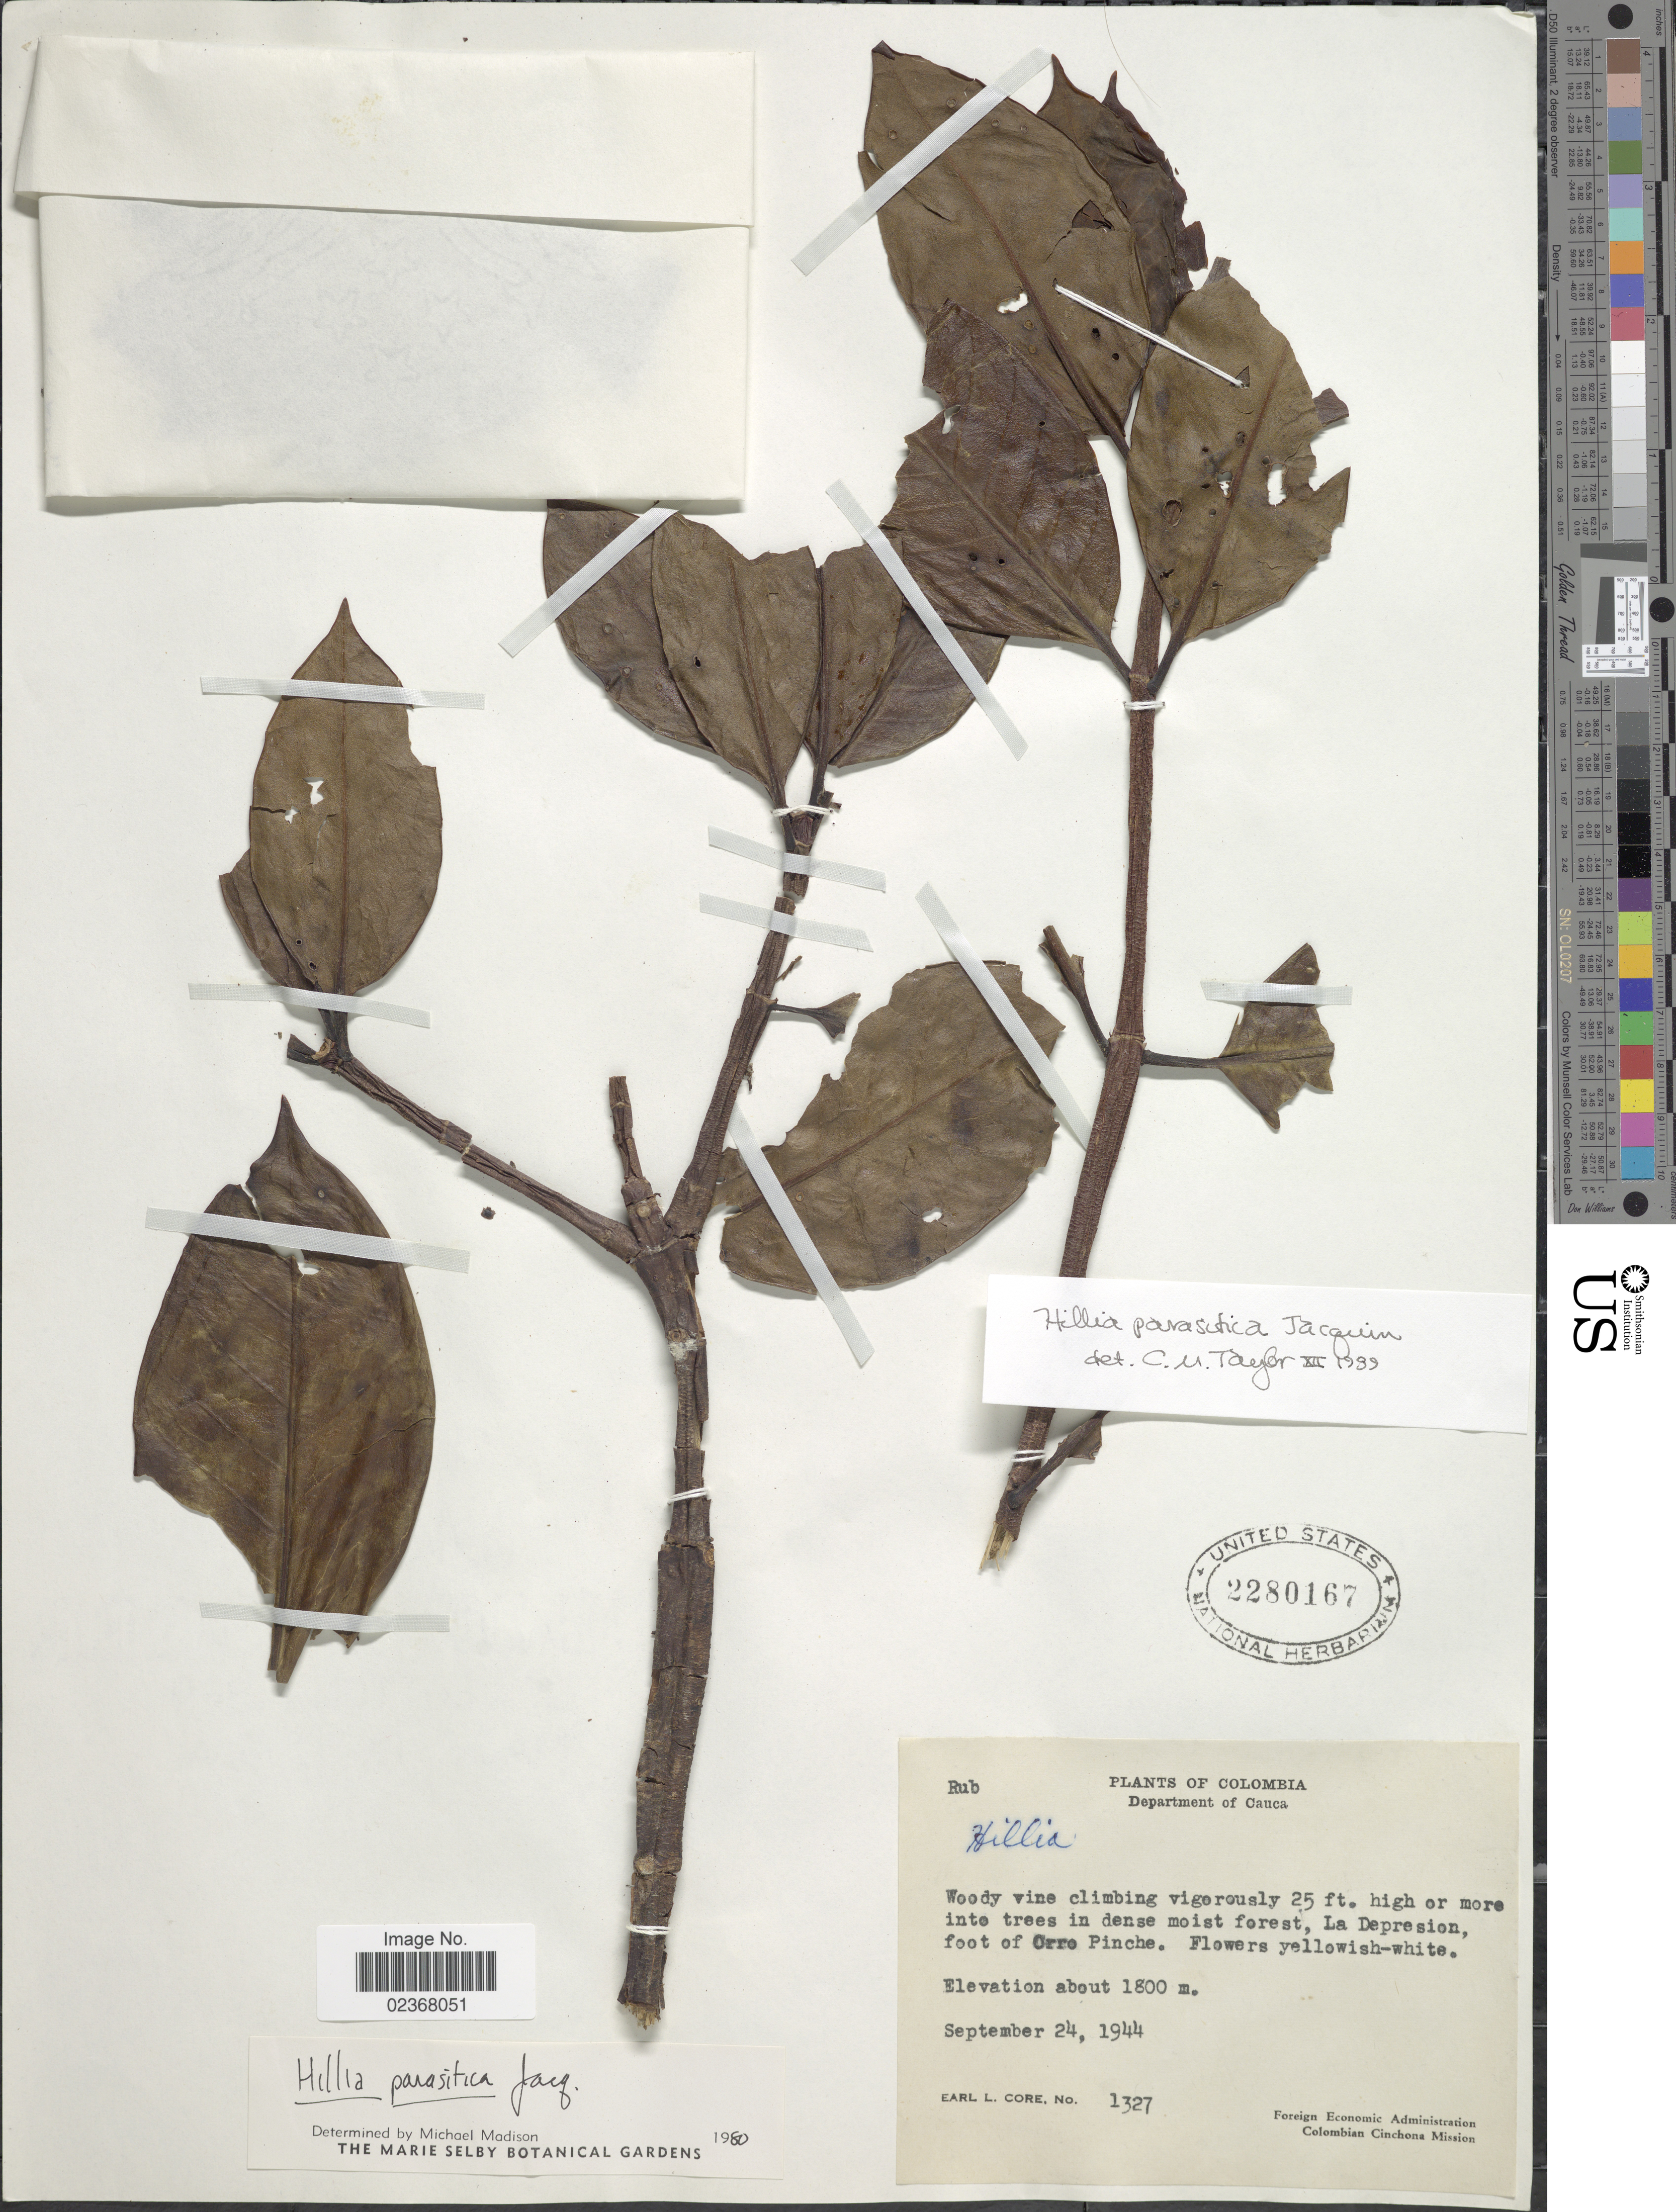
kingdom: Plantae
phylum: Tracheophyta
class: Magnoliopsida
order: Gentianales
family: Rubiaceae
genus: Hillia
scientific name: Hillia parasitica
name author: Jacq.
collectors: E. L. Core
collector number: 1327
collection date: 1944-09-24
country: Colombia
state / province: Cauca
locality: Department of Cauca, La Depresion, foot of Orro Pinche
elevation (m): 1800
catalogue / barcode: US 2280167